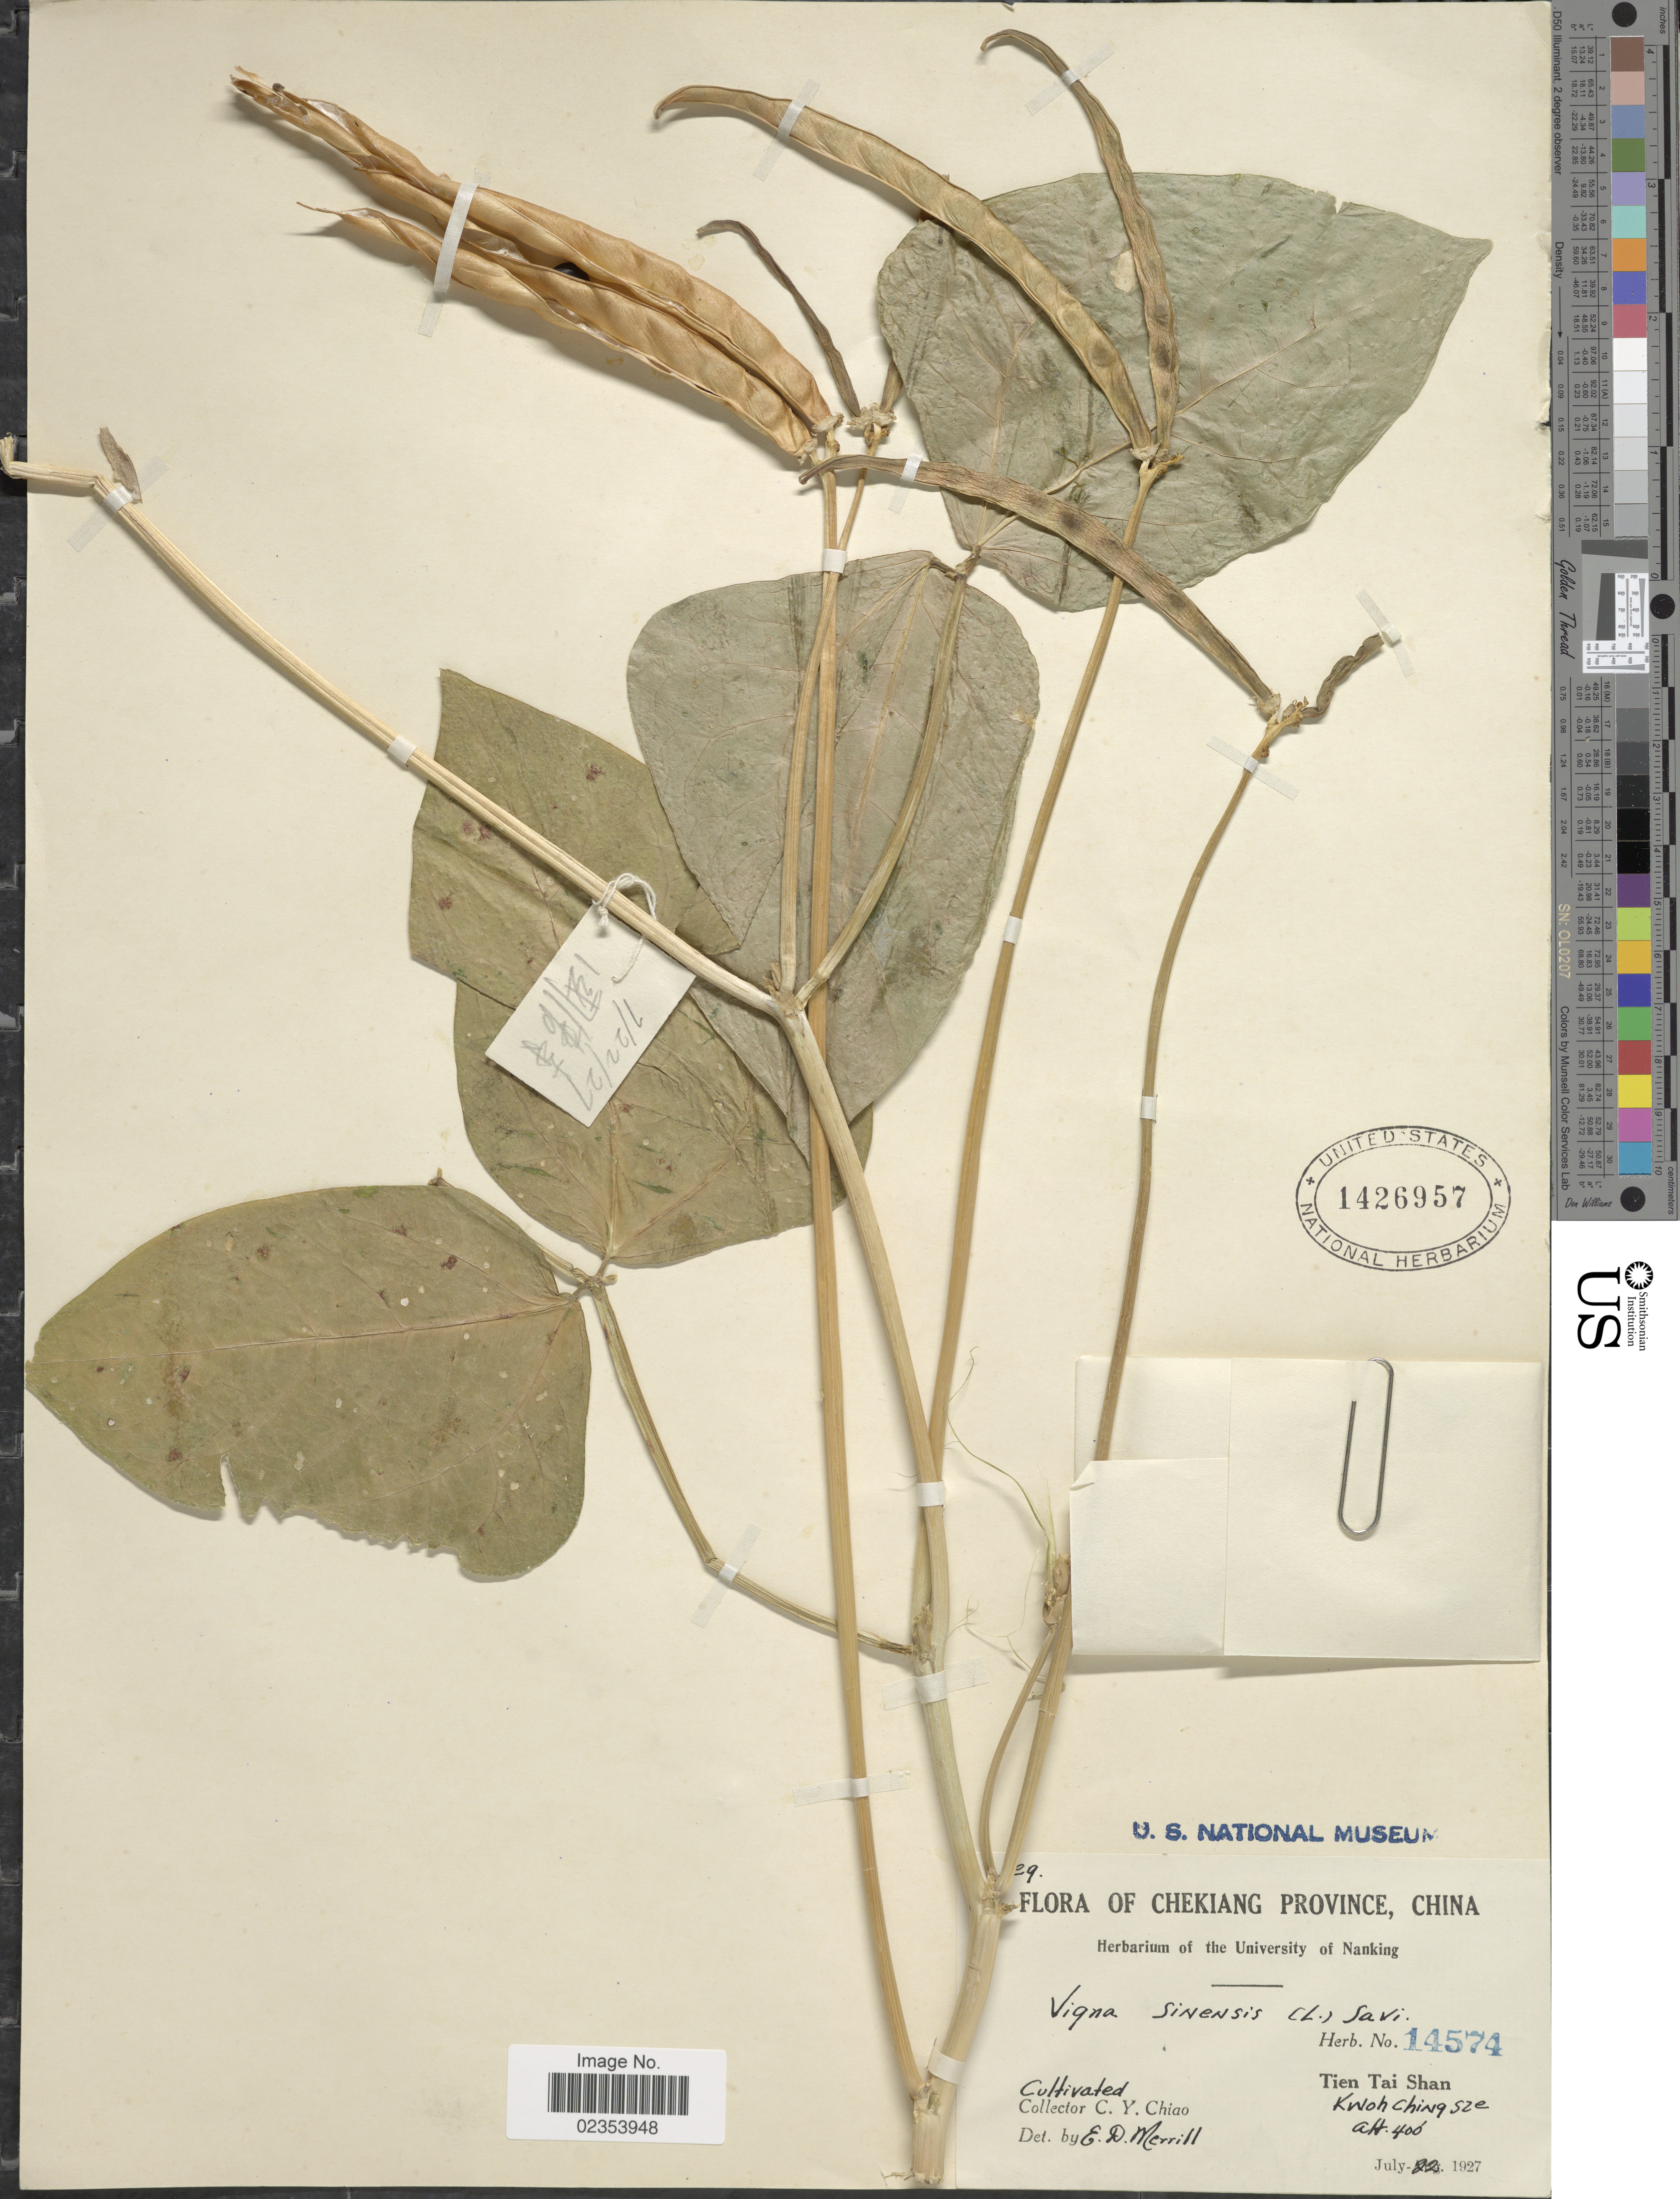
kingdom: Plantae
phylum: Tracheophyta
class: Magnoliopsida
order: Fabales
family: Fabaceae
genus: Vigna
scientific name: Vigna unguiculata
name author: (L.) Walp.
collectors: C. Y. Chiao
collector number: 14574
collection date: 1927-07-22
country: China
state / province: Zhejiang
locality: Chekiang Province, China. Tien Tai Shan. Kwoh Ching Sze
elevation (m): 122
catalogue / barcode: US 1426957